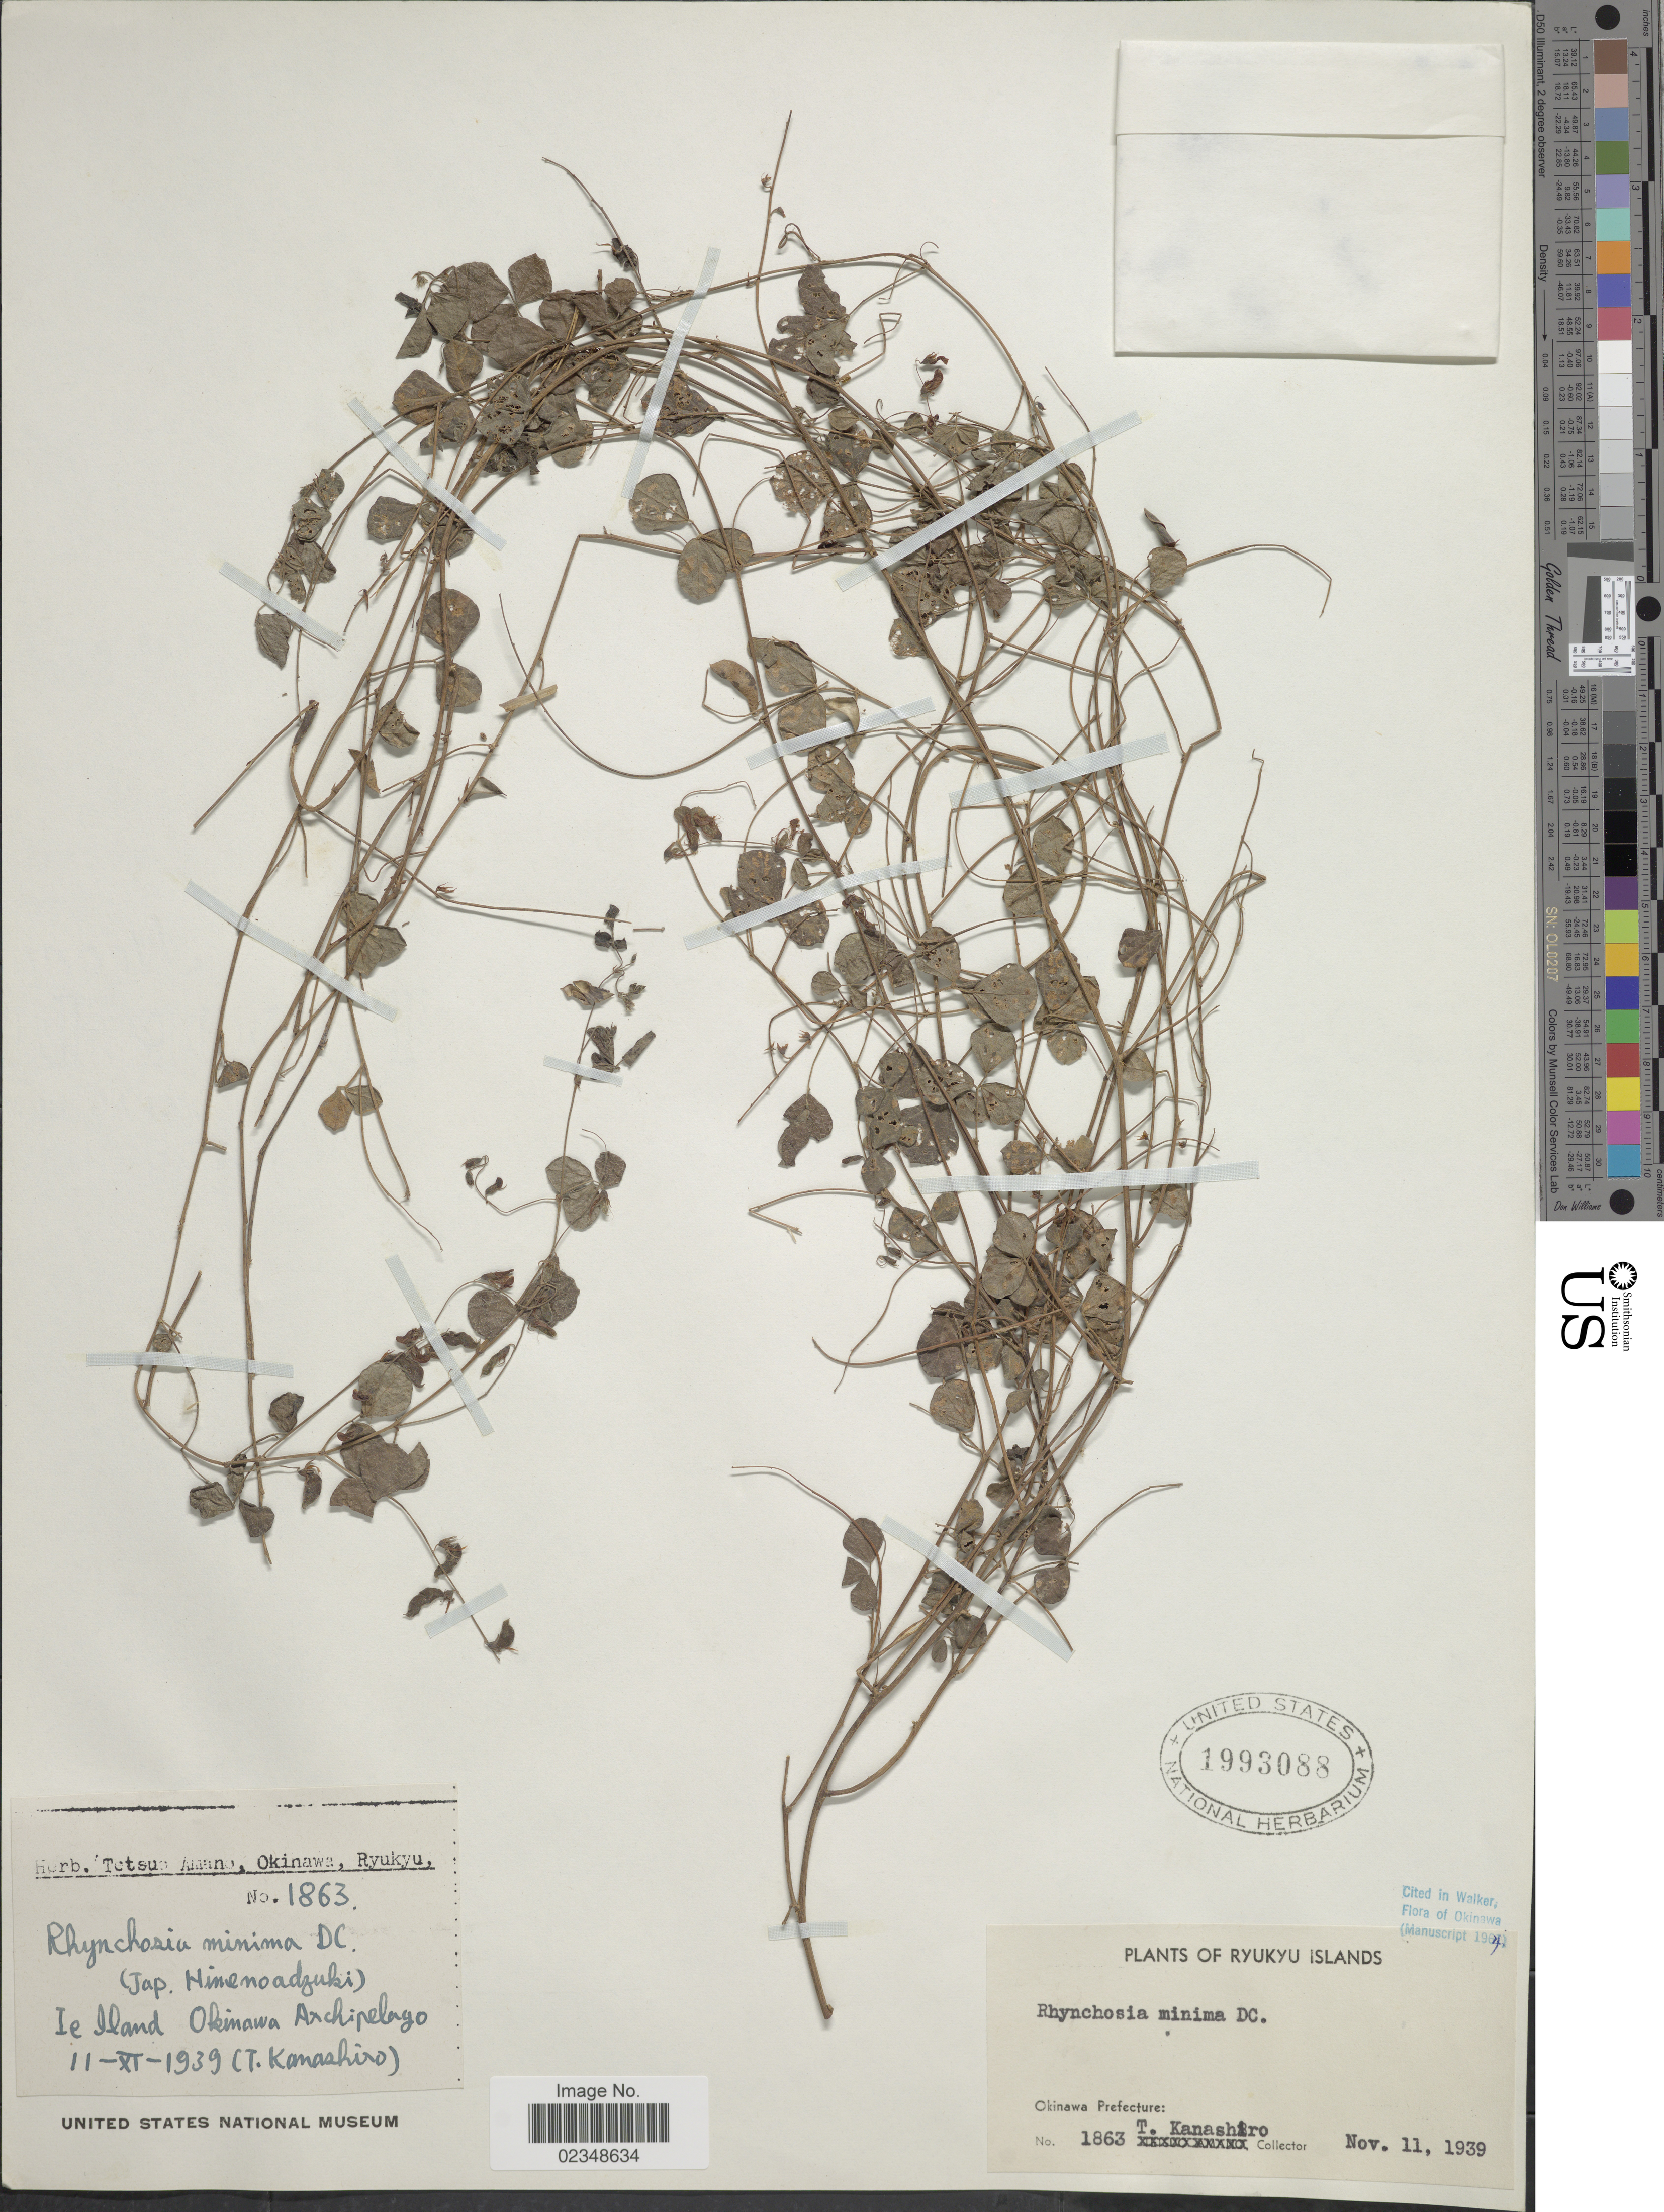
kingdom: Plantae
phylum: Tracheophyta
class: Magnoliopsida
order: Fabales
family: Fabaceae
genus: Rhynchosia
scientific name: Rhynchosia minima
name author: (L.) DC.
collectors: T. Kanashiro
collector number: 1863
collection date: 1939-11-11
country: Japan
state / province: Okinawa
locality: Ryukyu Islands, Okinawa Prefecture: Ie Iland Okinawa Archipelago.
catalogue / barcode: US 1993088